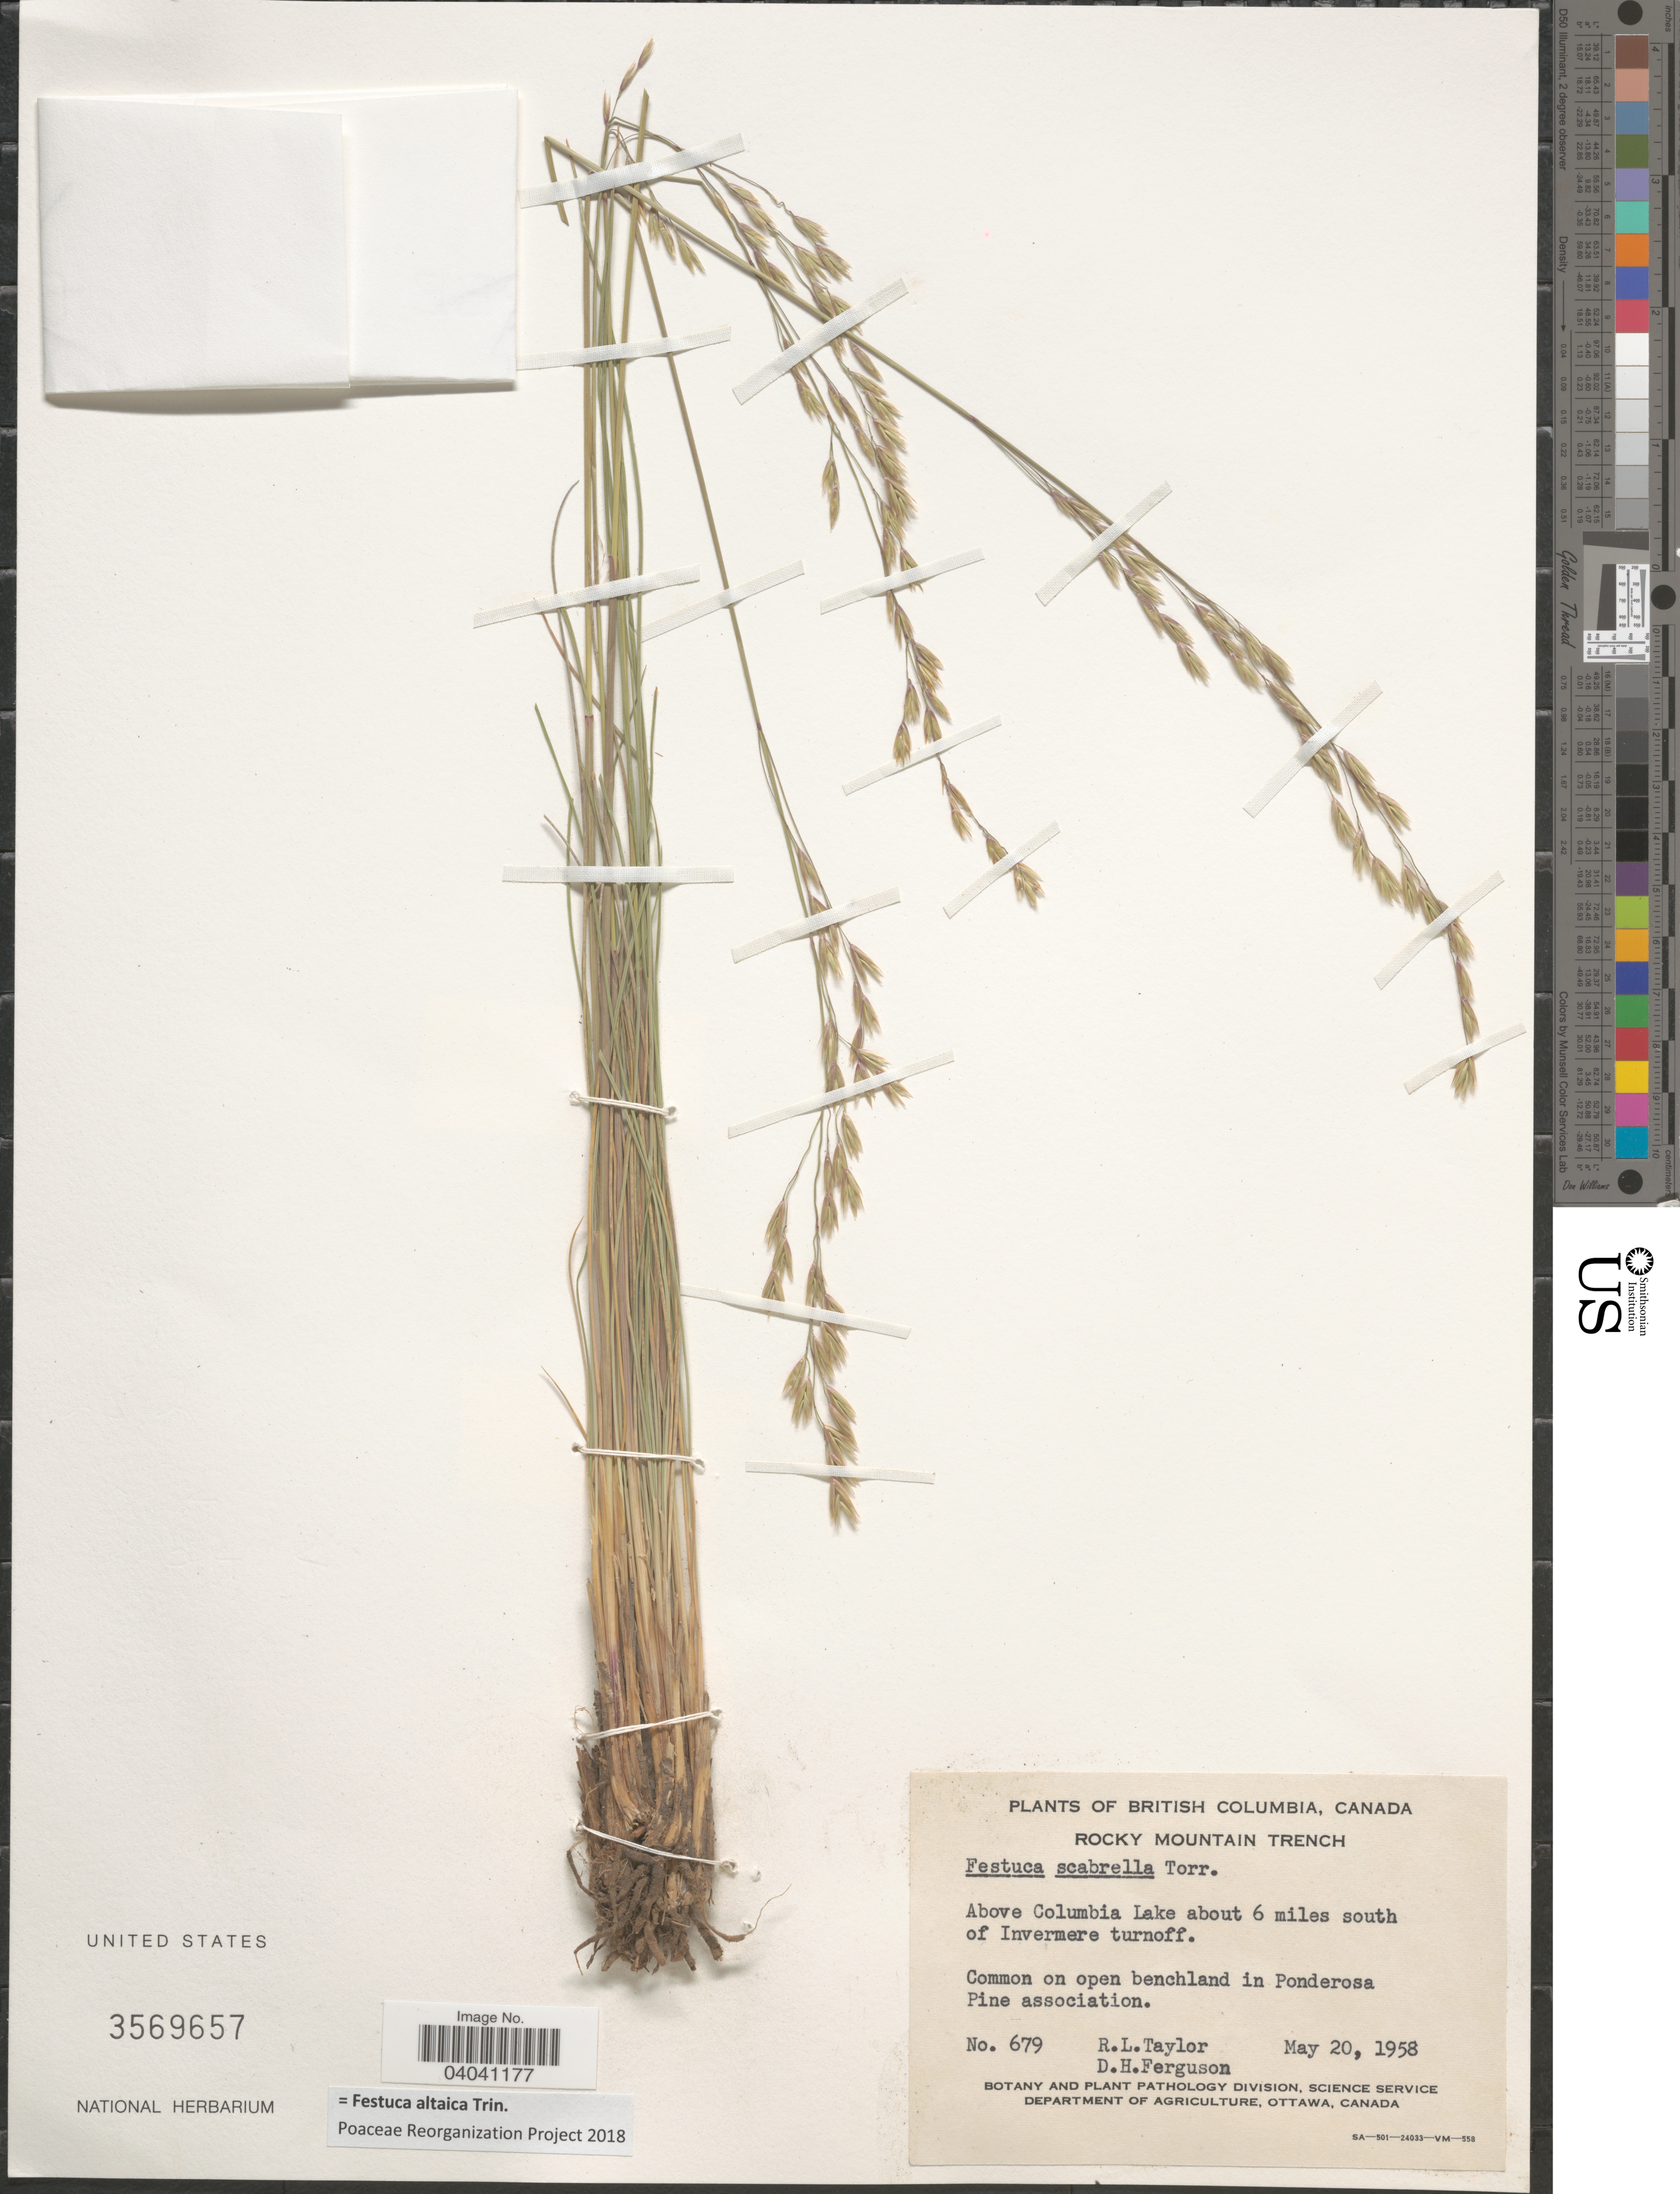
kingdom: Plantae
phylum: Tracheophyta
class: Liliopsida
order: Poales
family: Poaceae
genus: Festuca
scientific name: Festuca altaica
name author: Trin.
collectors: R. Taylor & D. Ferguson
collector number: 679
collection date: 1958-05-20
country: Canada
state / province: British Columbia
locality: Rocky Mountain Trench. Above Columbia Lake about 6 miles south of Invermere turnoff.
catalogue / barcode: US 3569657